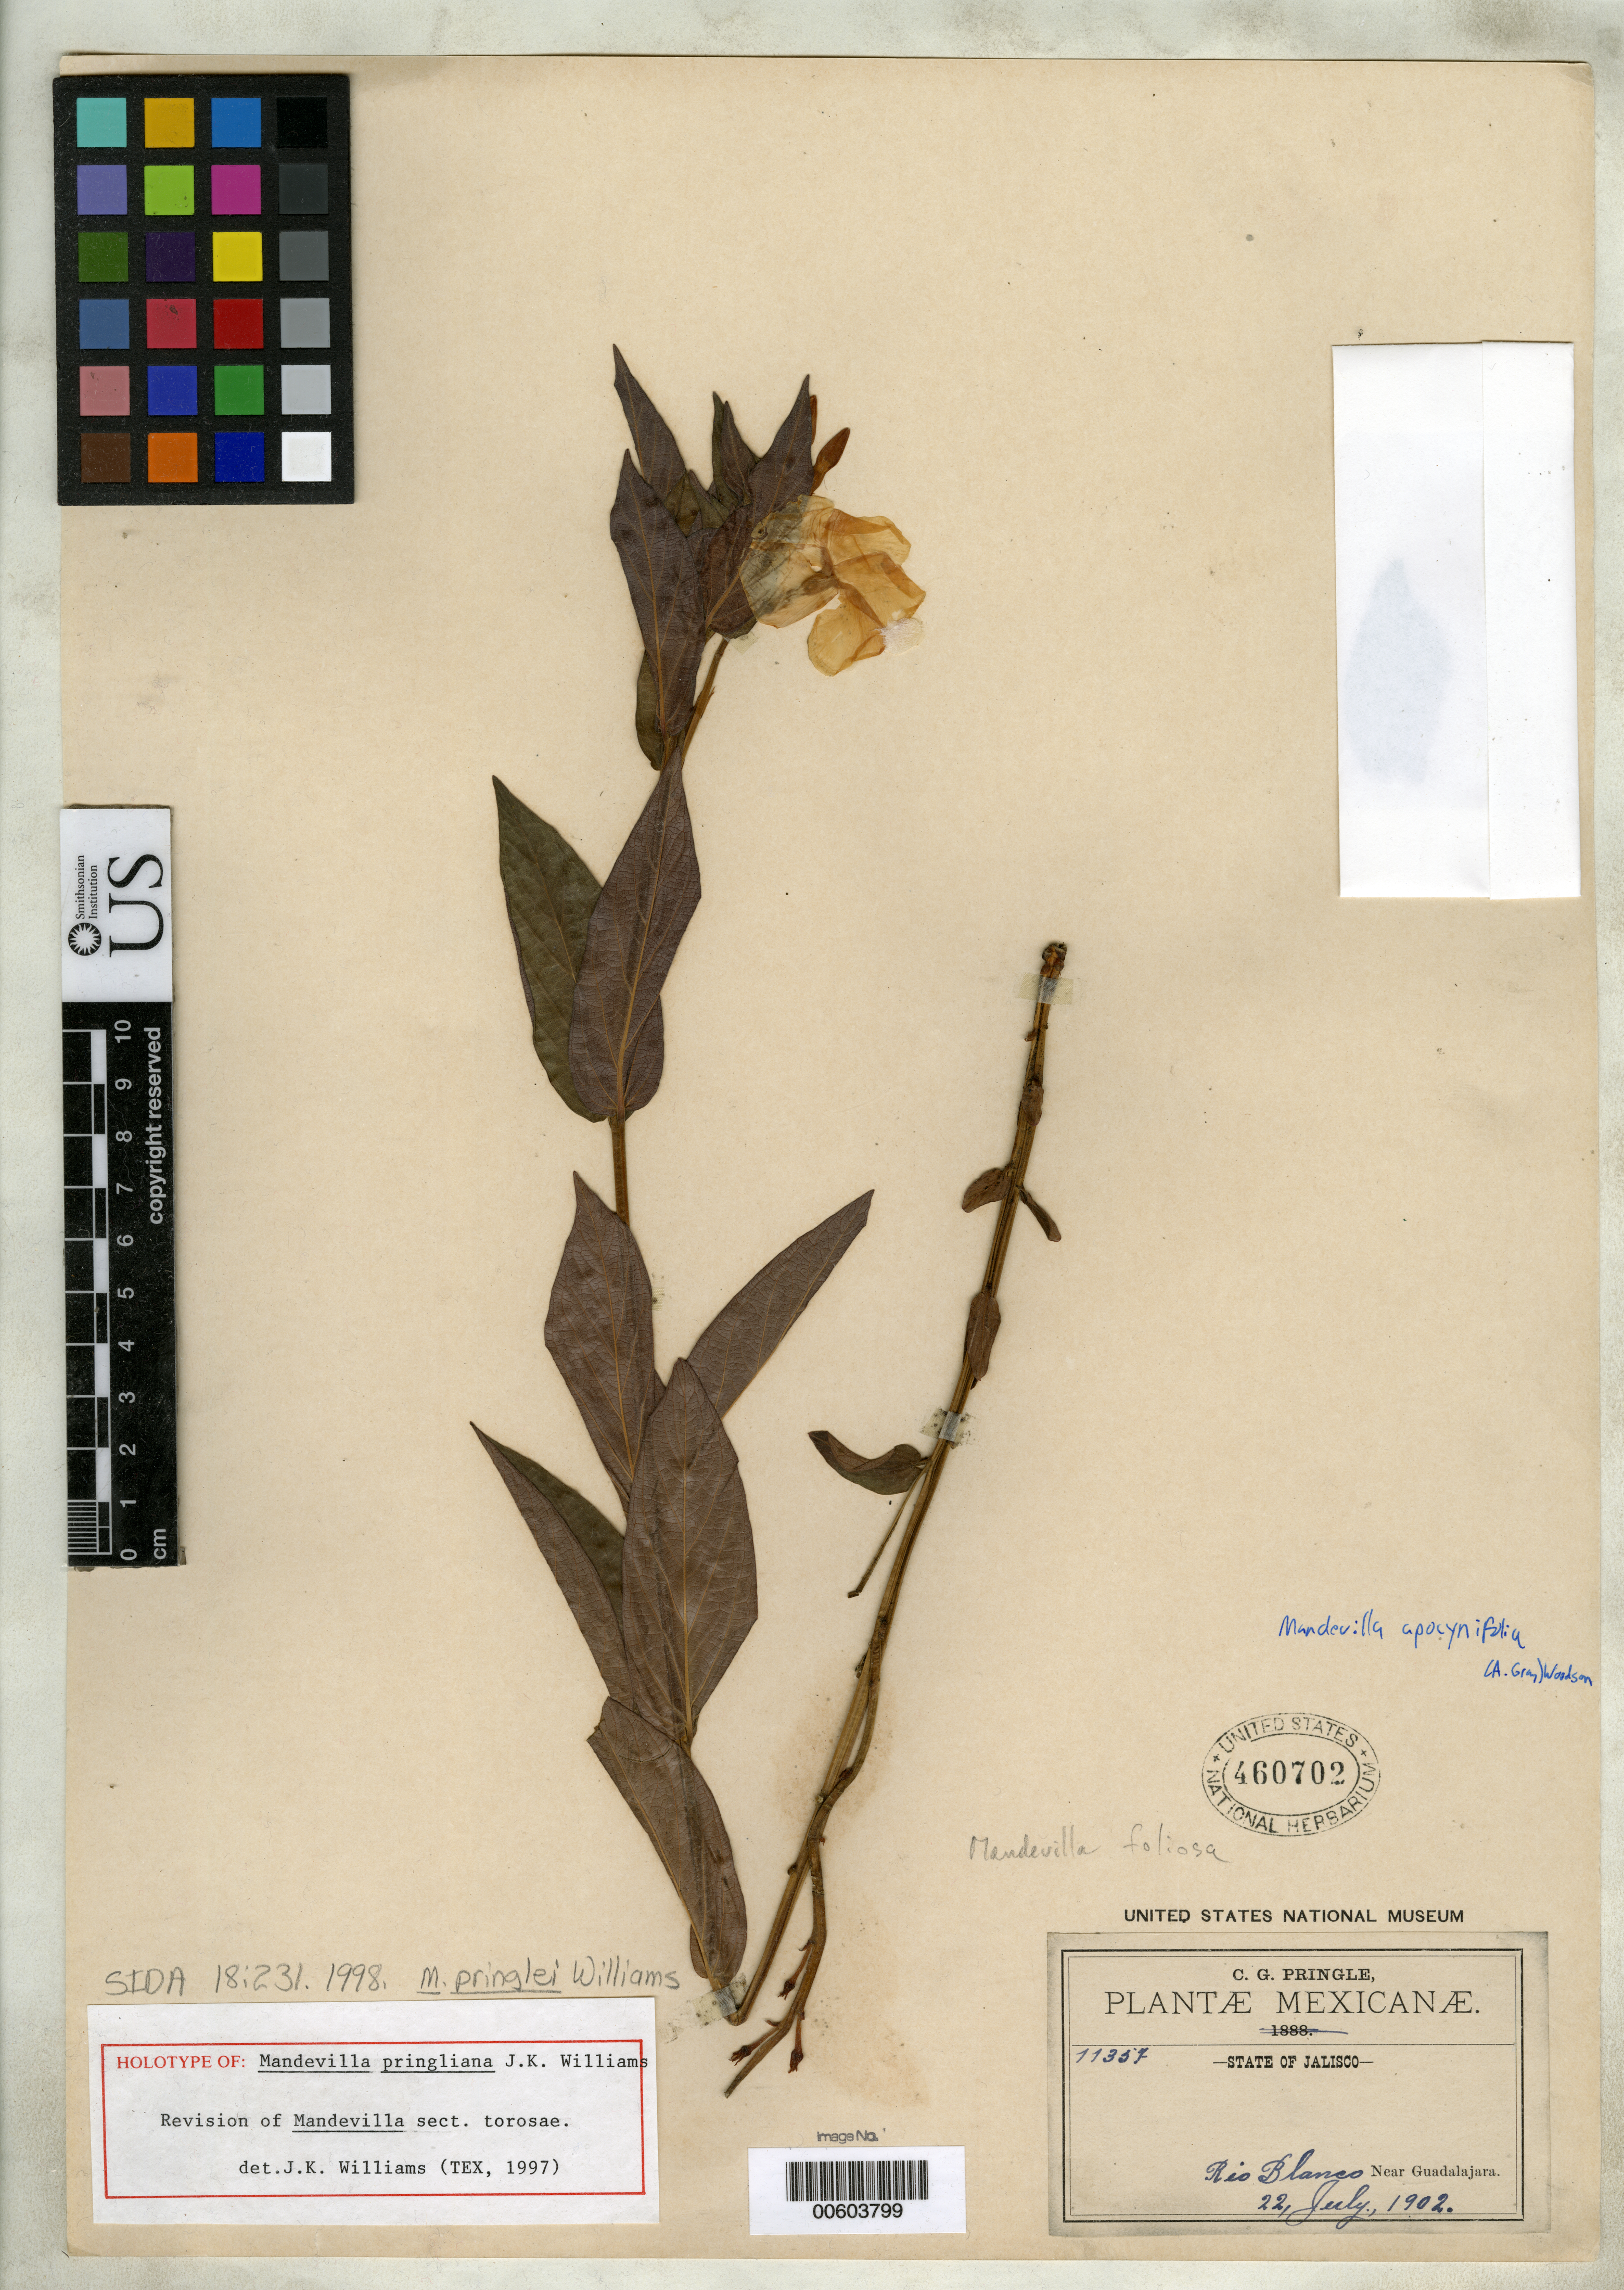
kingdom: Plantae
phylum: Tracheophyta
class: Magnoliopsida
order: Gentianales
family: Apocynaceae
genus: Mandevilla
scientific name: Mandevilla pringlei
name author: J.K. Williams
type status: Holotype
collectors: C. G. Pringle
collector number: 11357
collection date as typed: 22 Jul 1902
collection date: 1902-07-22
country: Mexico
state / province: Jalisco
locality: Rio Blanco near Guadalajara.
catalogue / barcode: US 460702